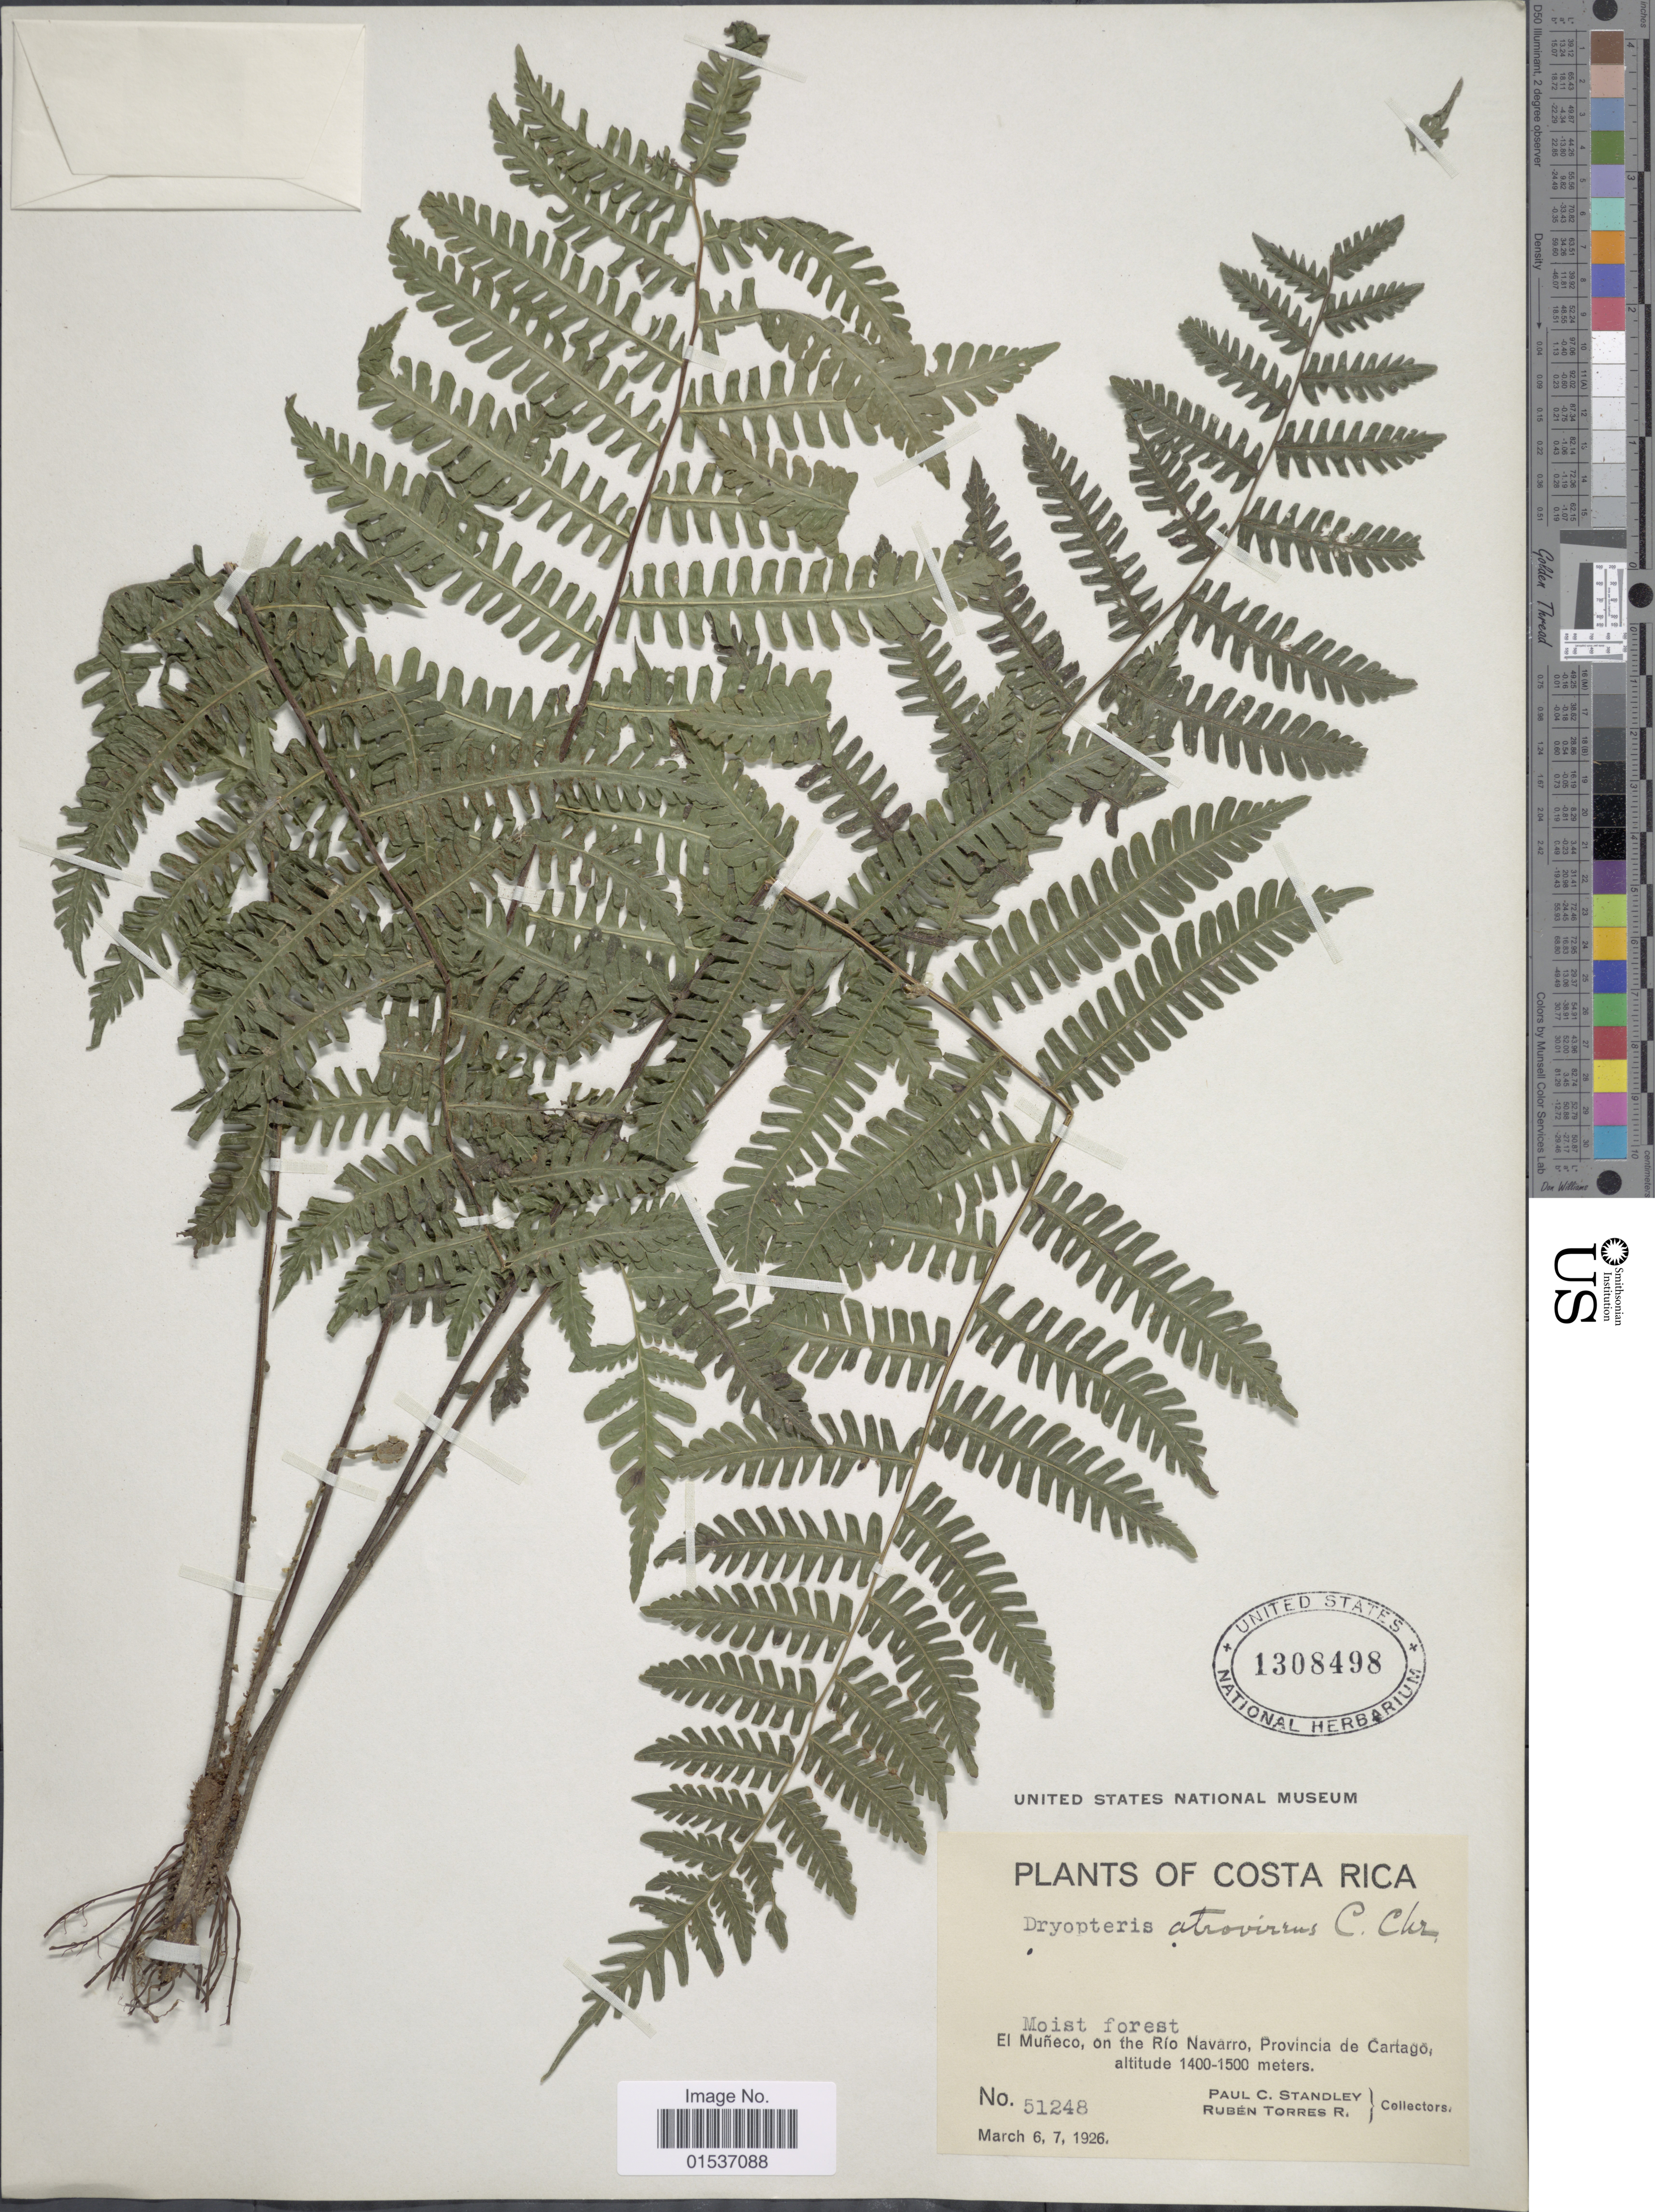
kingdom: Plantae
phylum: Tracheophyta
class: Polypodiopsida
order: Polypodiales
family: Thelypteridaceae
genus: Thelypteris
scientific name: Thelypteris atrovirens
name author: (C. Chr.) C.F. Reed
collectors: P. C. Standley & R. Torres R.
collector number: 51248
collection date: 1926-03-06/1926-03-07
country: Costa Rica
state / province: Cartago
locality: Costa Rica. El Muneco, on the Rio Navarro, Provincia de Cartago.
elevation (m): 1400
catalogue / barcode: US 1308498